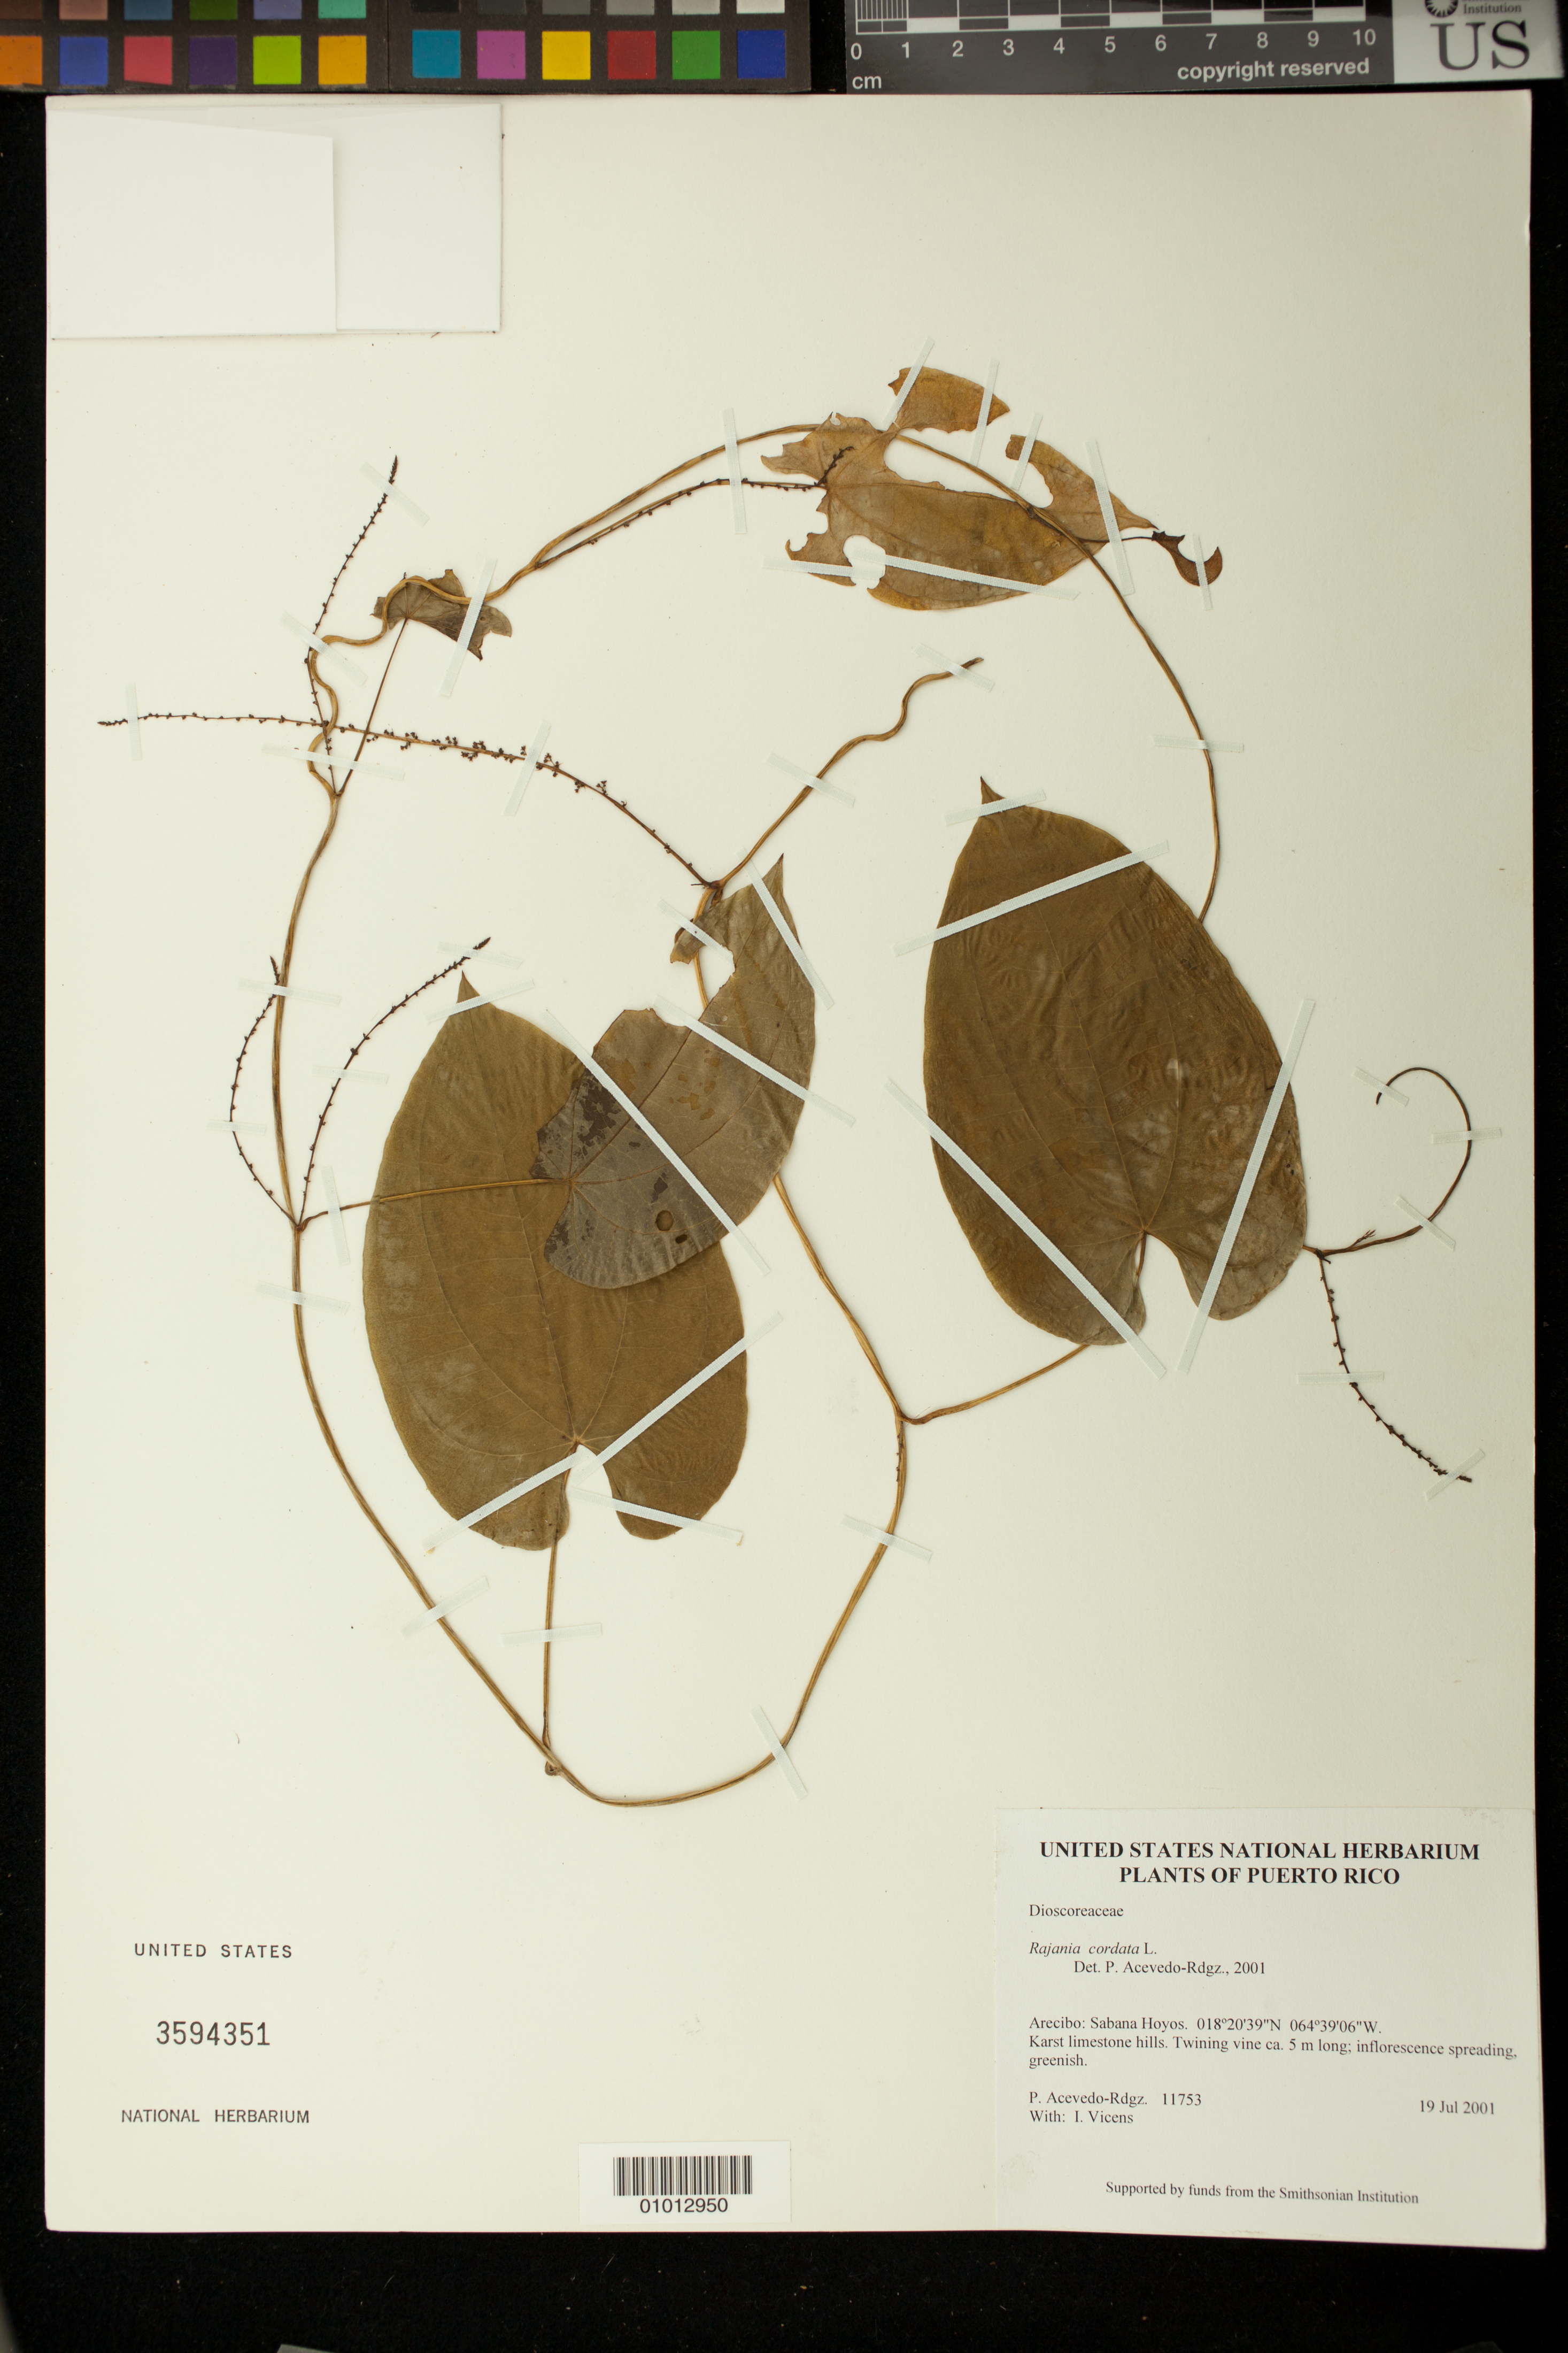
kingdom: Plantae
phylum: Tracheophyta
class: Liliopsida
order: Dioscoreales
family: Dioscoreaceae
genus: Dioscorea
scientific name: Dioscorea cordata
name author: (L.) Raz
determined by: Strong, M. T., (US), Smithsonian Institution - National Museum of Natural History (UNITED STATES)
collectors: P. Acevedo-Rodr. & I. Vicens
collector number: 11753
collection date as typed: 19 Jul 2001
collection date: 2001-07-19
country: Puerto Rico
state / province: Arecibo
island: Puerto Rico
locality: Arecibo: Sabana Hoyos.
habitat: Karst limestone hills.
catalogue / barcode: US 3594351